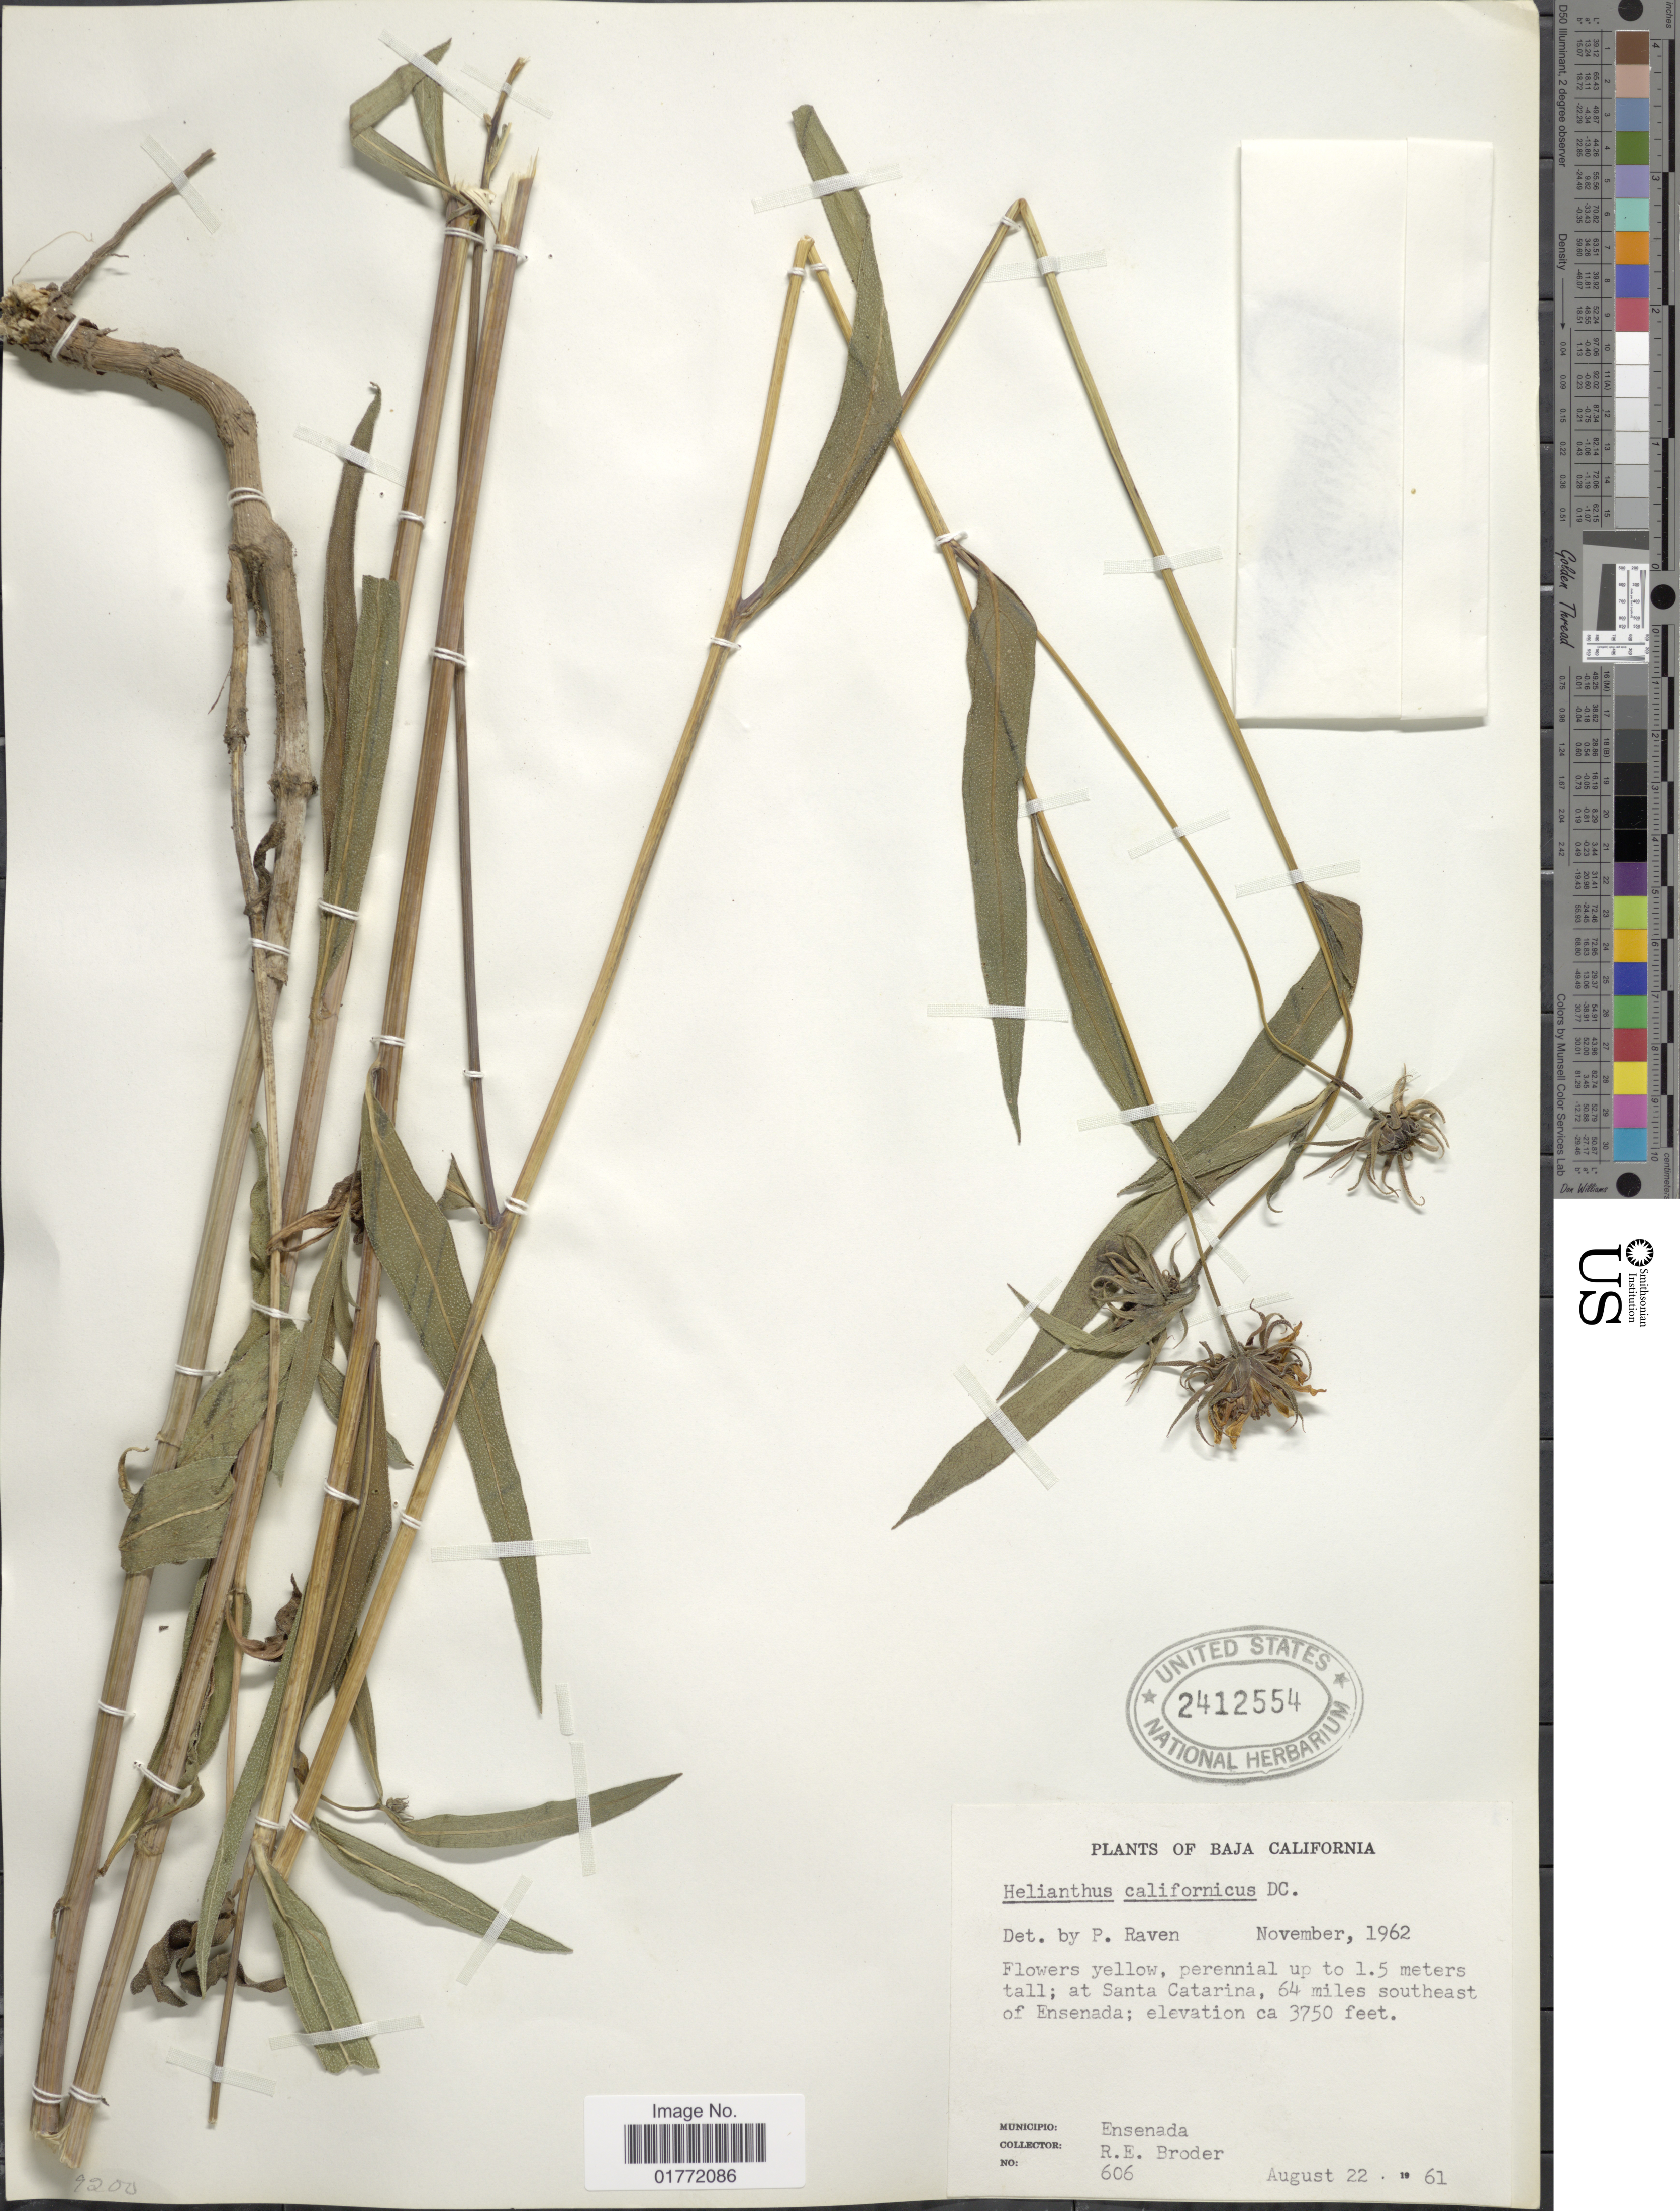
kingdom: Plantae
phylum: Tracheophyta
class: Magnoliopsida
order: Asterales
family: Asteraceae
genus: Helianthus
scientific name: Helianthus californicus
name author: DC.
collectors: R. Broder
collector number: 606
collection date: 1961-08-22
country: Mexico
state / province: Baja California Norte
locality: At Santa Catarina, 64 miles southeast of Ensenada, Municipio Ensenada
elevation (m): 1143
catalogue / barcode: US 2412554